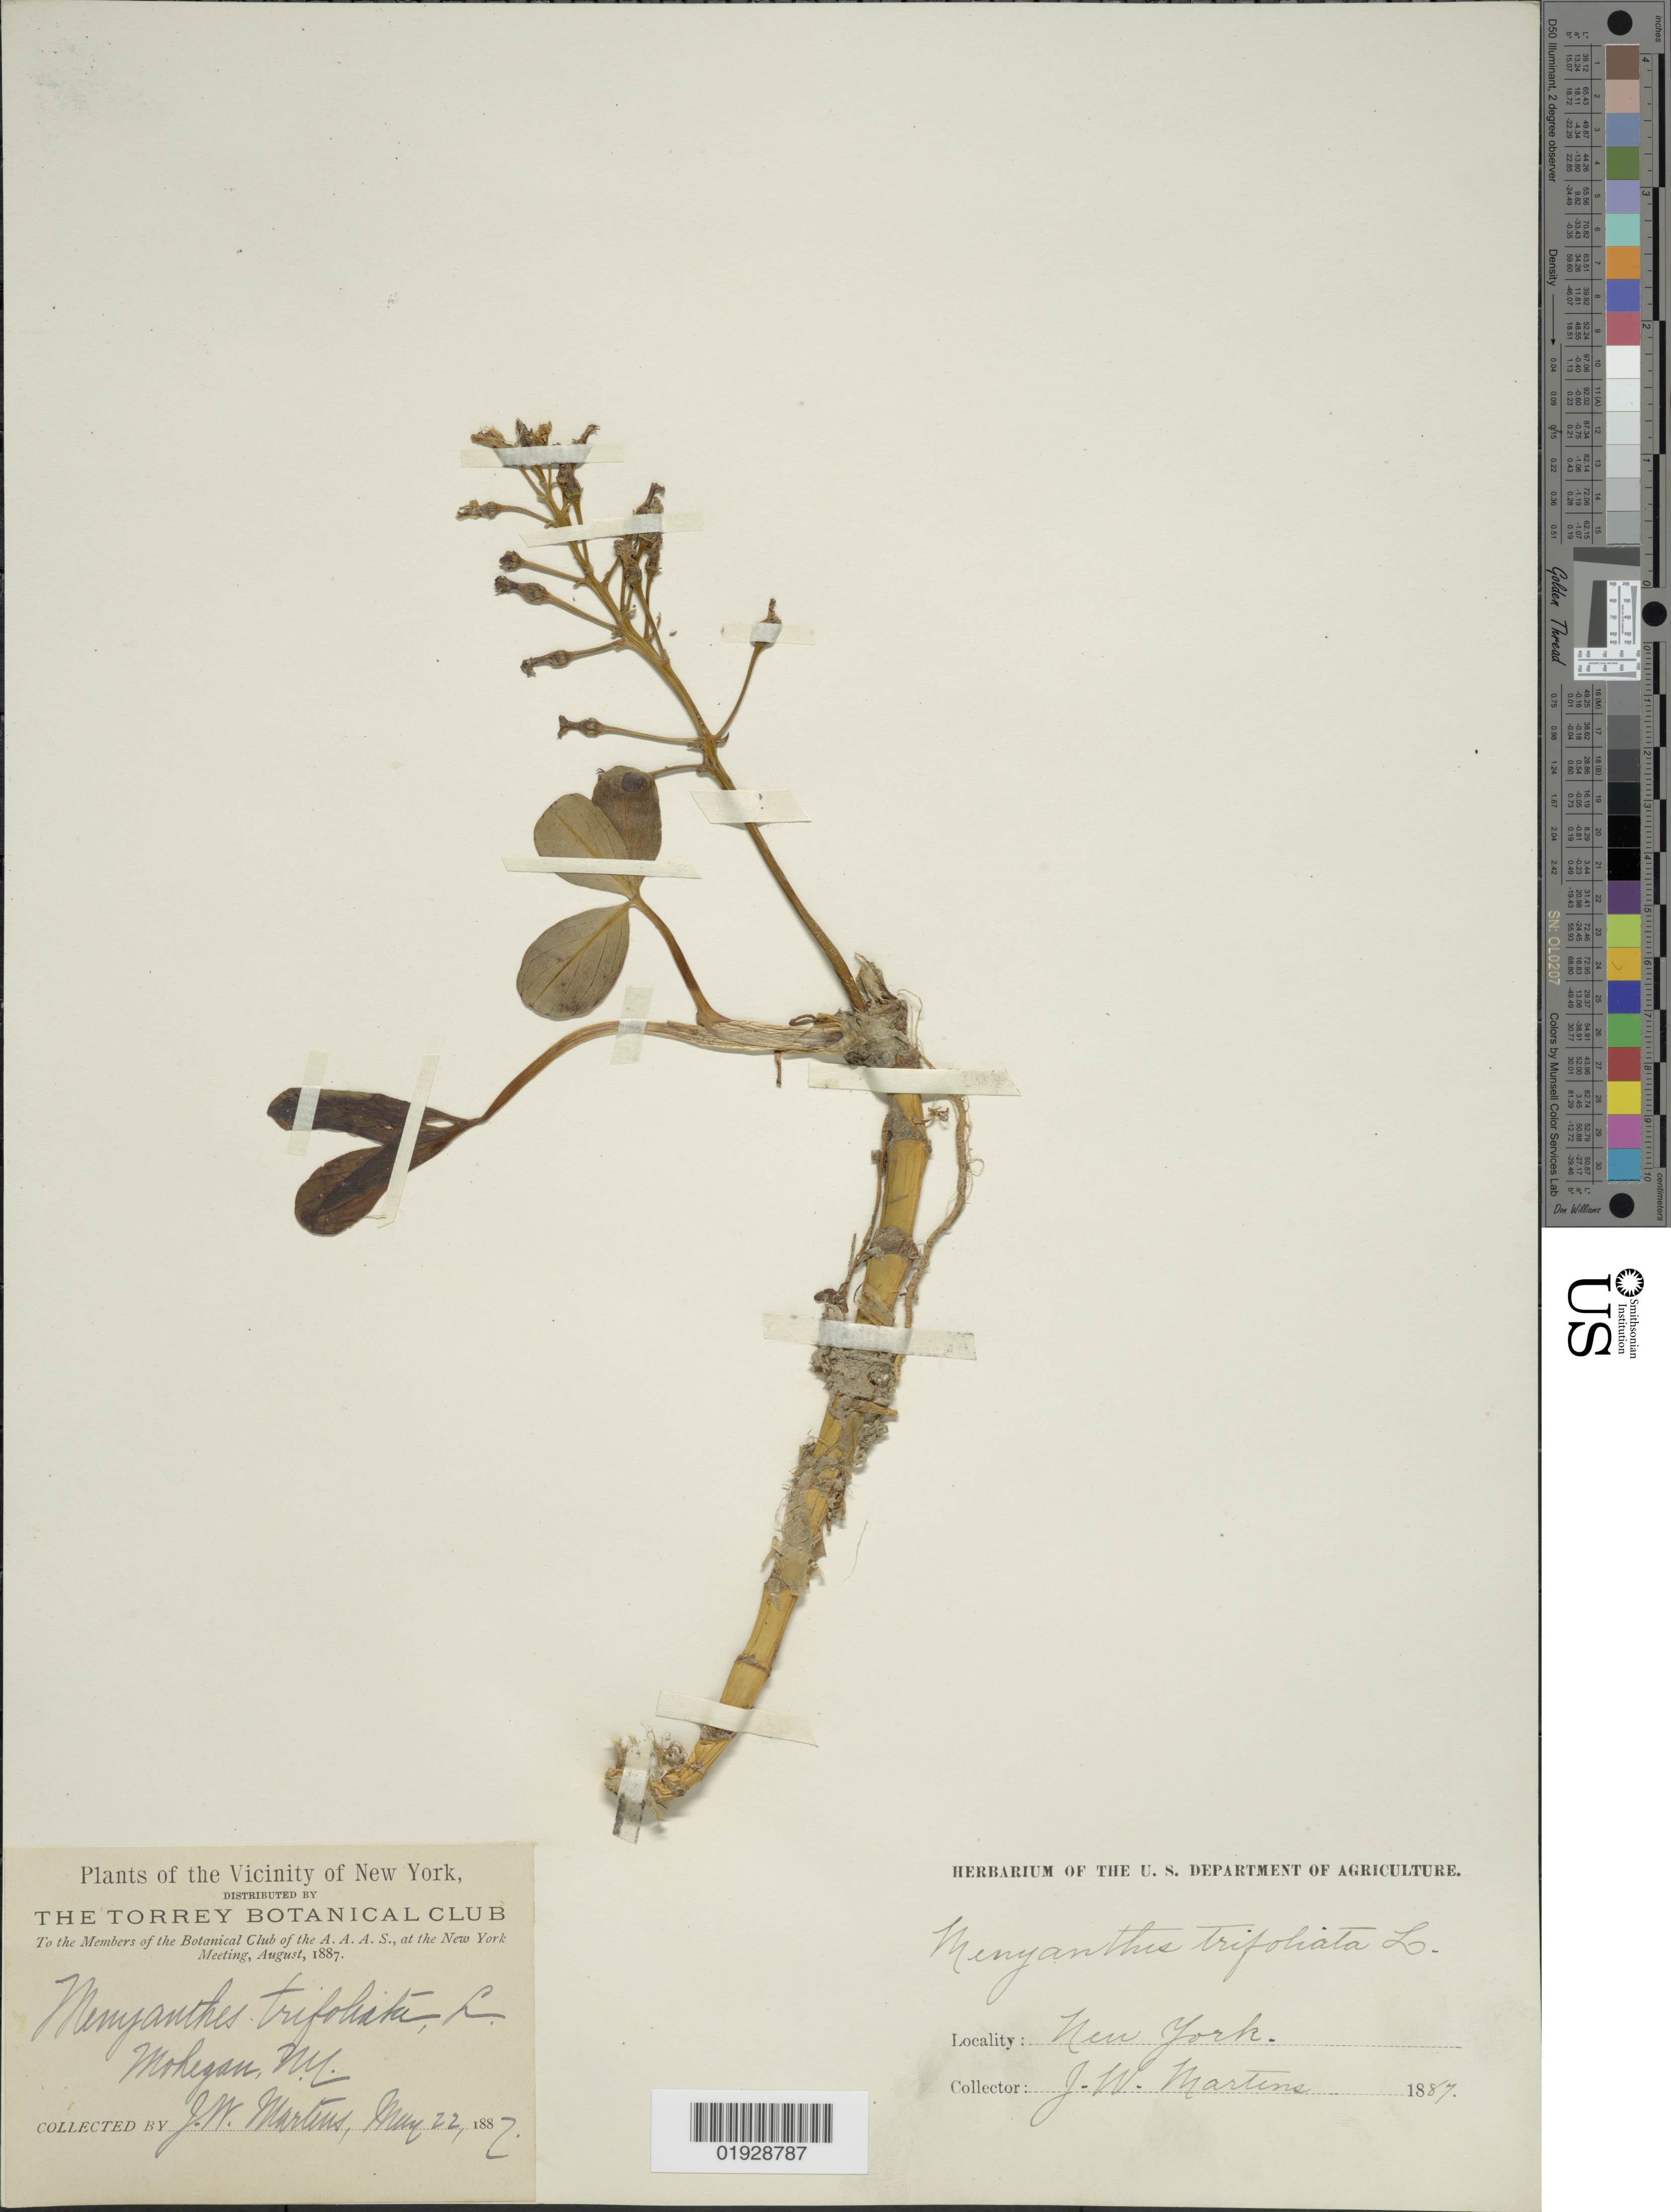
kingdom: Plantae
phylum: Tracheophyta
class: Magnoliopsida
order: Asterales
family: Menyanthaceae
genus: Menyanthes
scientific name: Menyanthes trifoliata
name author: L.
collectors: J. Martens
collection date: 1887-05-22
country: United States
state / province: New York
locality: Vicinity of New York, Mohegan, N.Y.